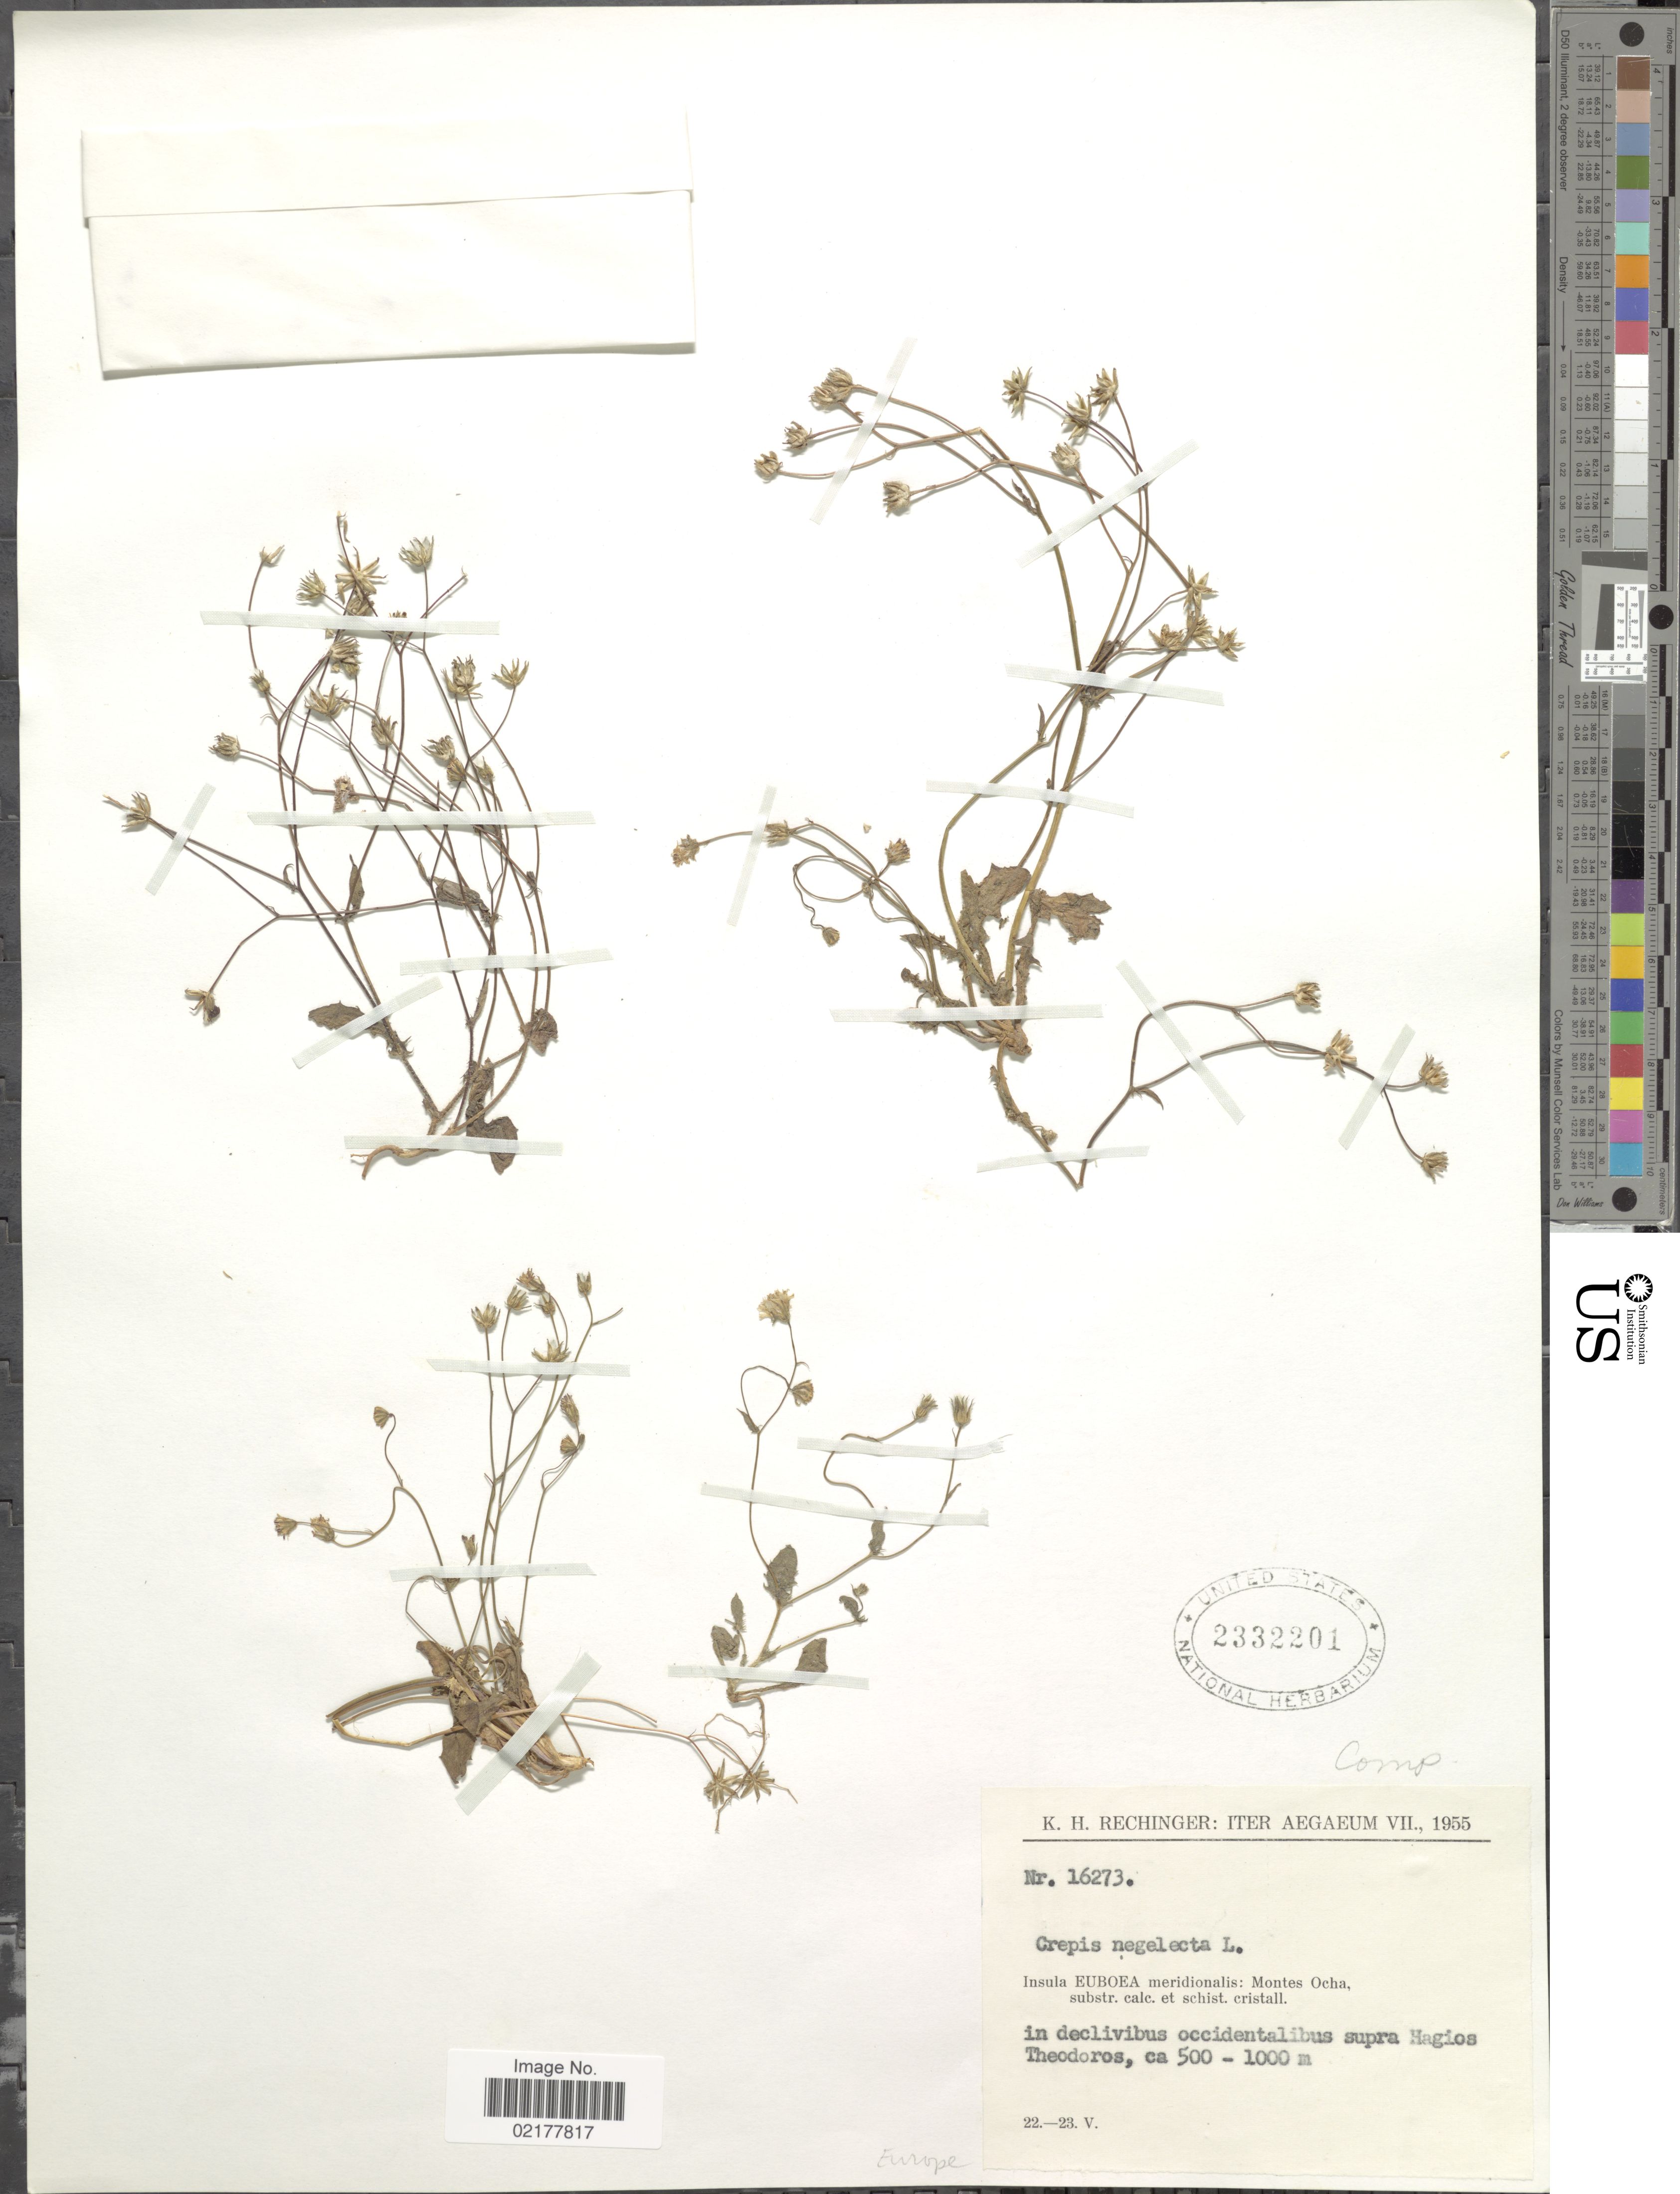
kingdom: Plantae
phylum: Tracheophyta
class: Magnoliopsida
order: Asterales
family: Asteraceae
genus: Crepis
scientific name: Crepis neglecta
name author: L.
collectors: K. H. Rechinger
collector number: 16273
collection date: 1955-05-22/1955-05-23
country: Greece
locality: Aegaeum. Insula Euboea meridionalis: Montes Ocha, substr. calc. et schist. cristall. in declivibus occidentalibus supra Hagios Theodoros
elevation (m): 500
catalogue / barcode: US 2332201